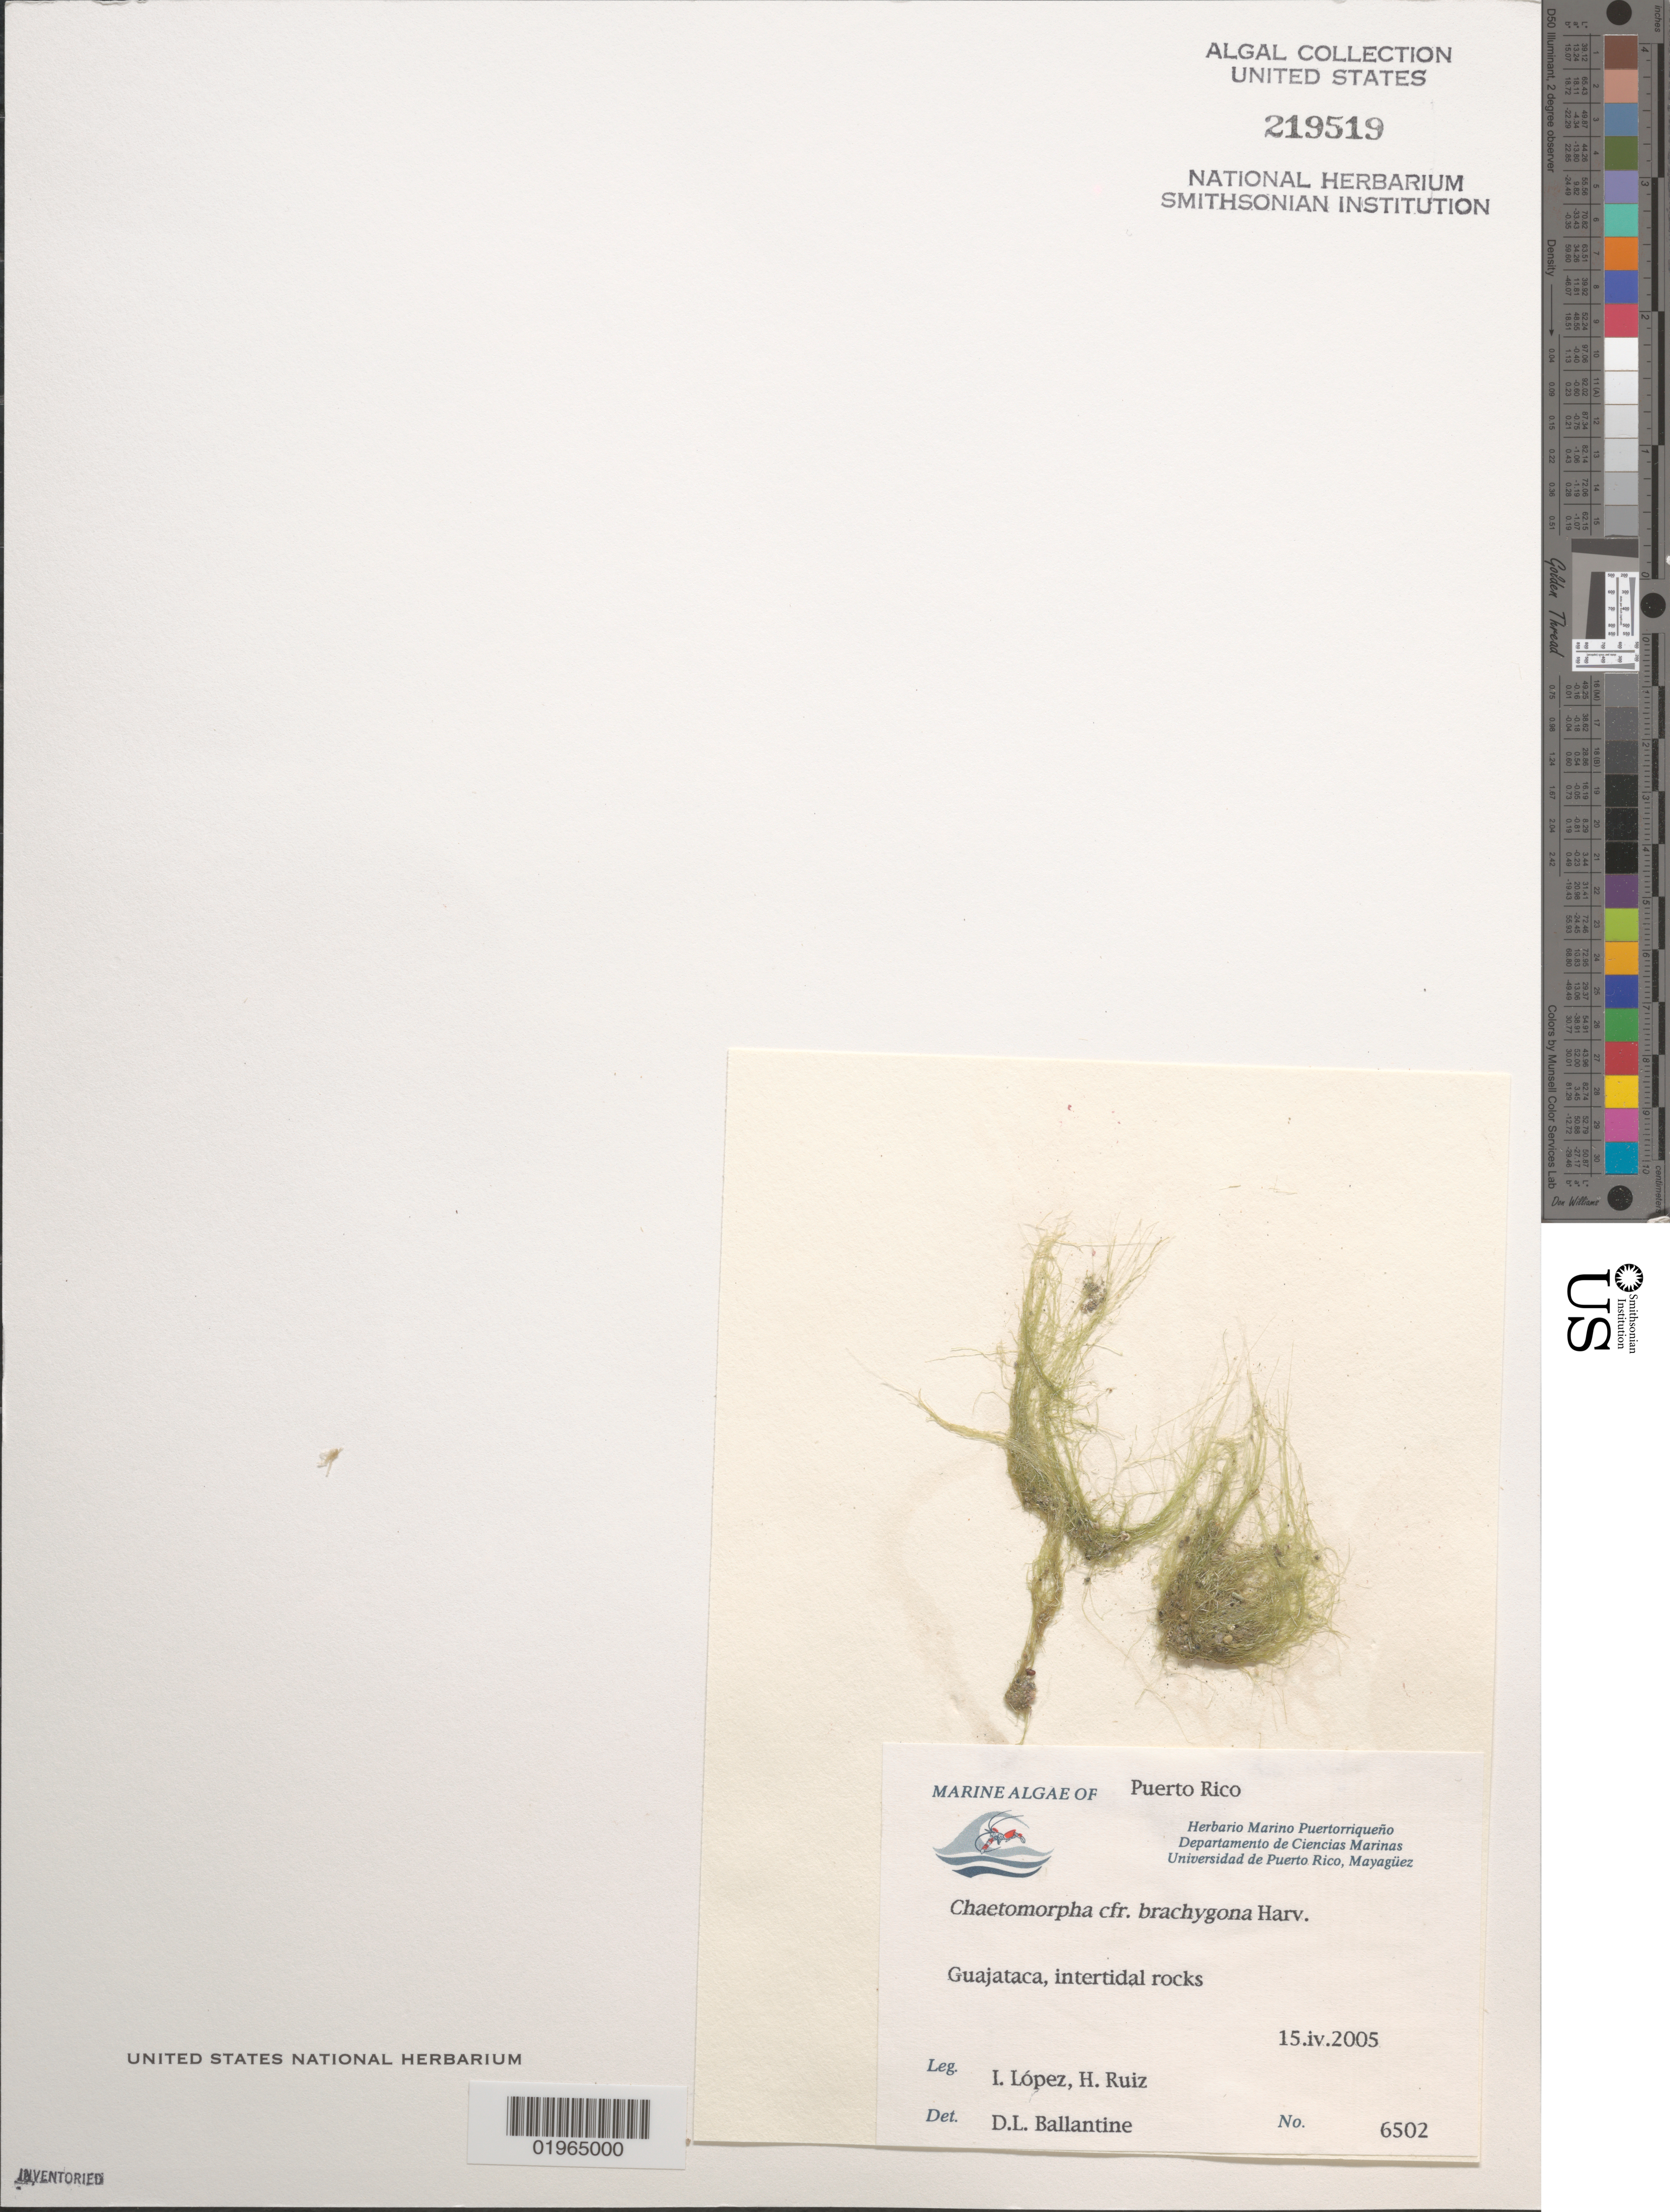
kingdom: Plantae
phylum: Chlorophyta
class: Ulvophyceae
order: Cladophorales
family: Cladophoraceae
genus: Chaetomorpha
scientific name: Chaetomorpha brachygona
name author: Harv.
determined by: Ballantine, D. L.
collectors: I. Lopez & H. Ruiz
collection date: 2005-04-15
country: Puerto Rico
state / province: Lares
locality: Guajataca. Intertidal rocks.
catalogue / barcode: US 219519